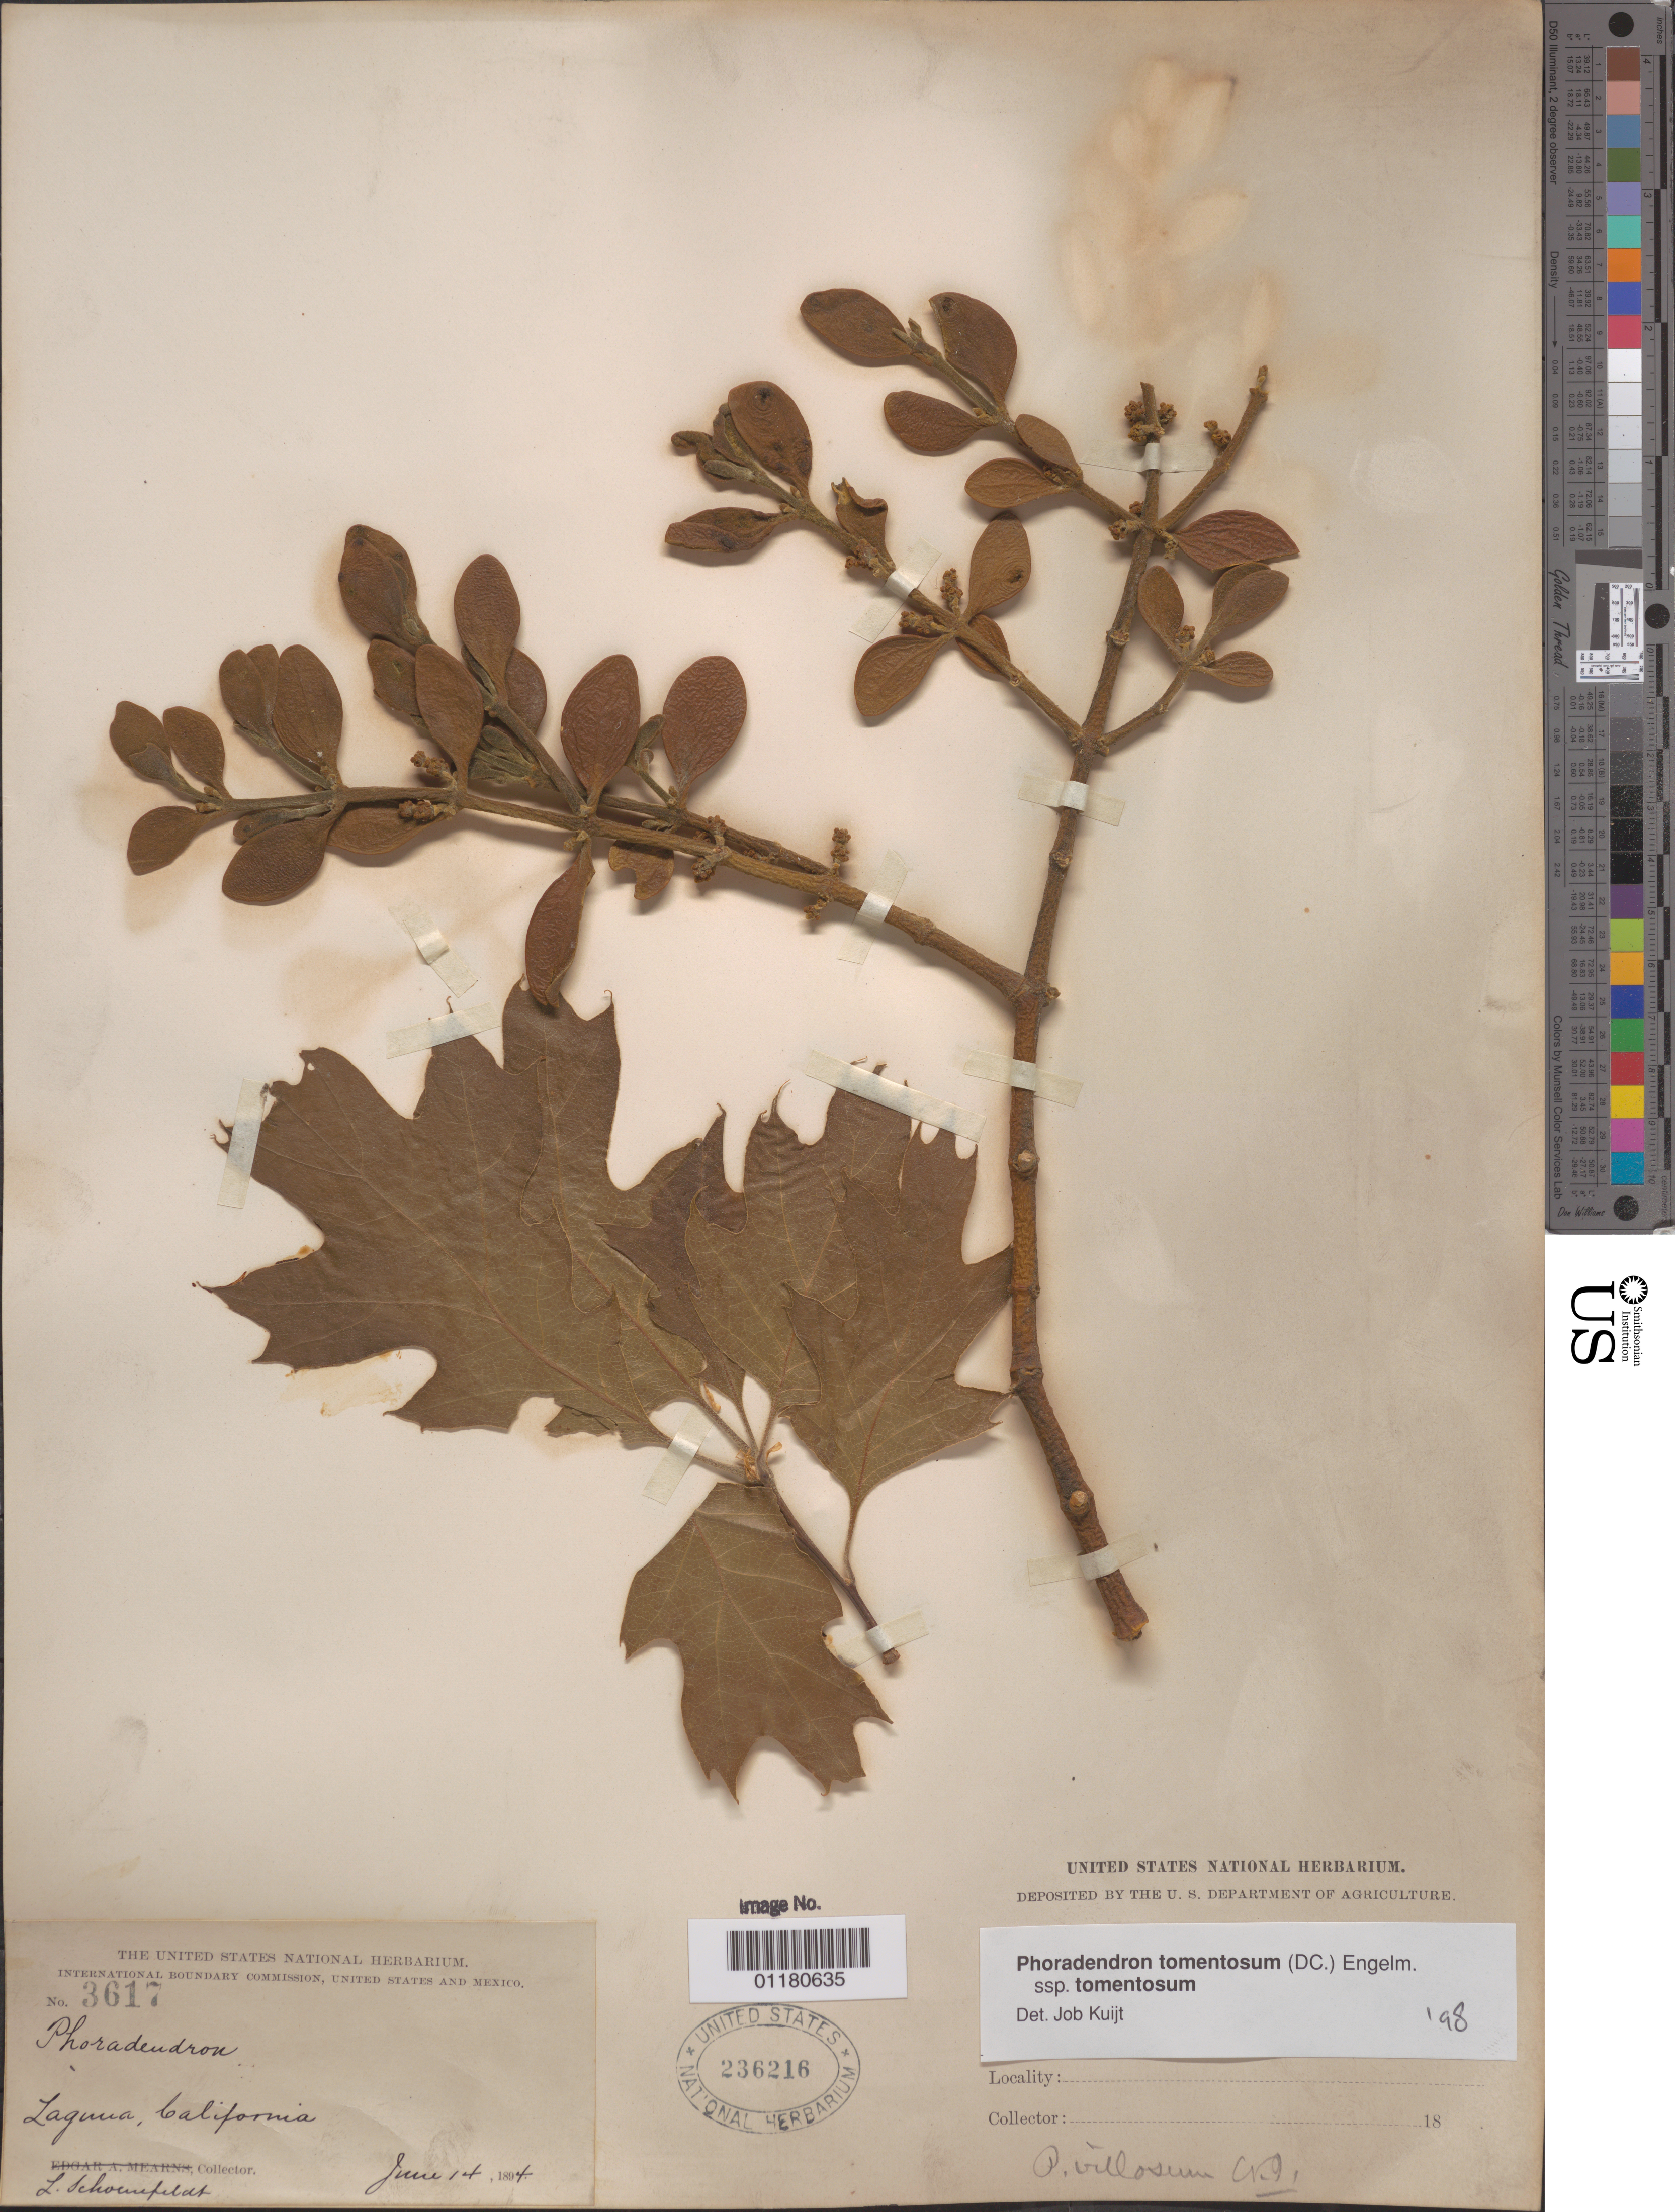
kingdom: Plantae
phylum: Tracheophyta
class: Magnoliopsida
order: Santalales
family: Viscaceae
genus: Phoradendron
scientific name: Phoradendron tomentosum subsp. tomentosum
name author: DC.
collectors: L. Schoenfeldt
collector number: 3617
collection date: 1894-06-14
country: United States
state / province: California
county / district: Orange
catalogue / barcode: US 236216